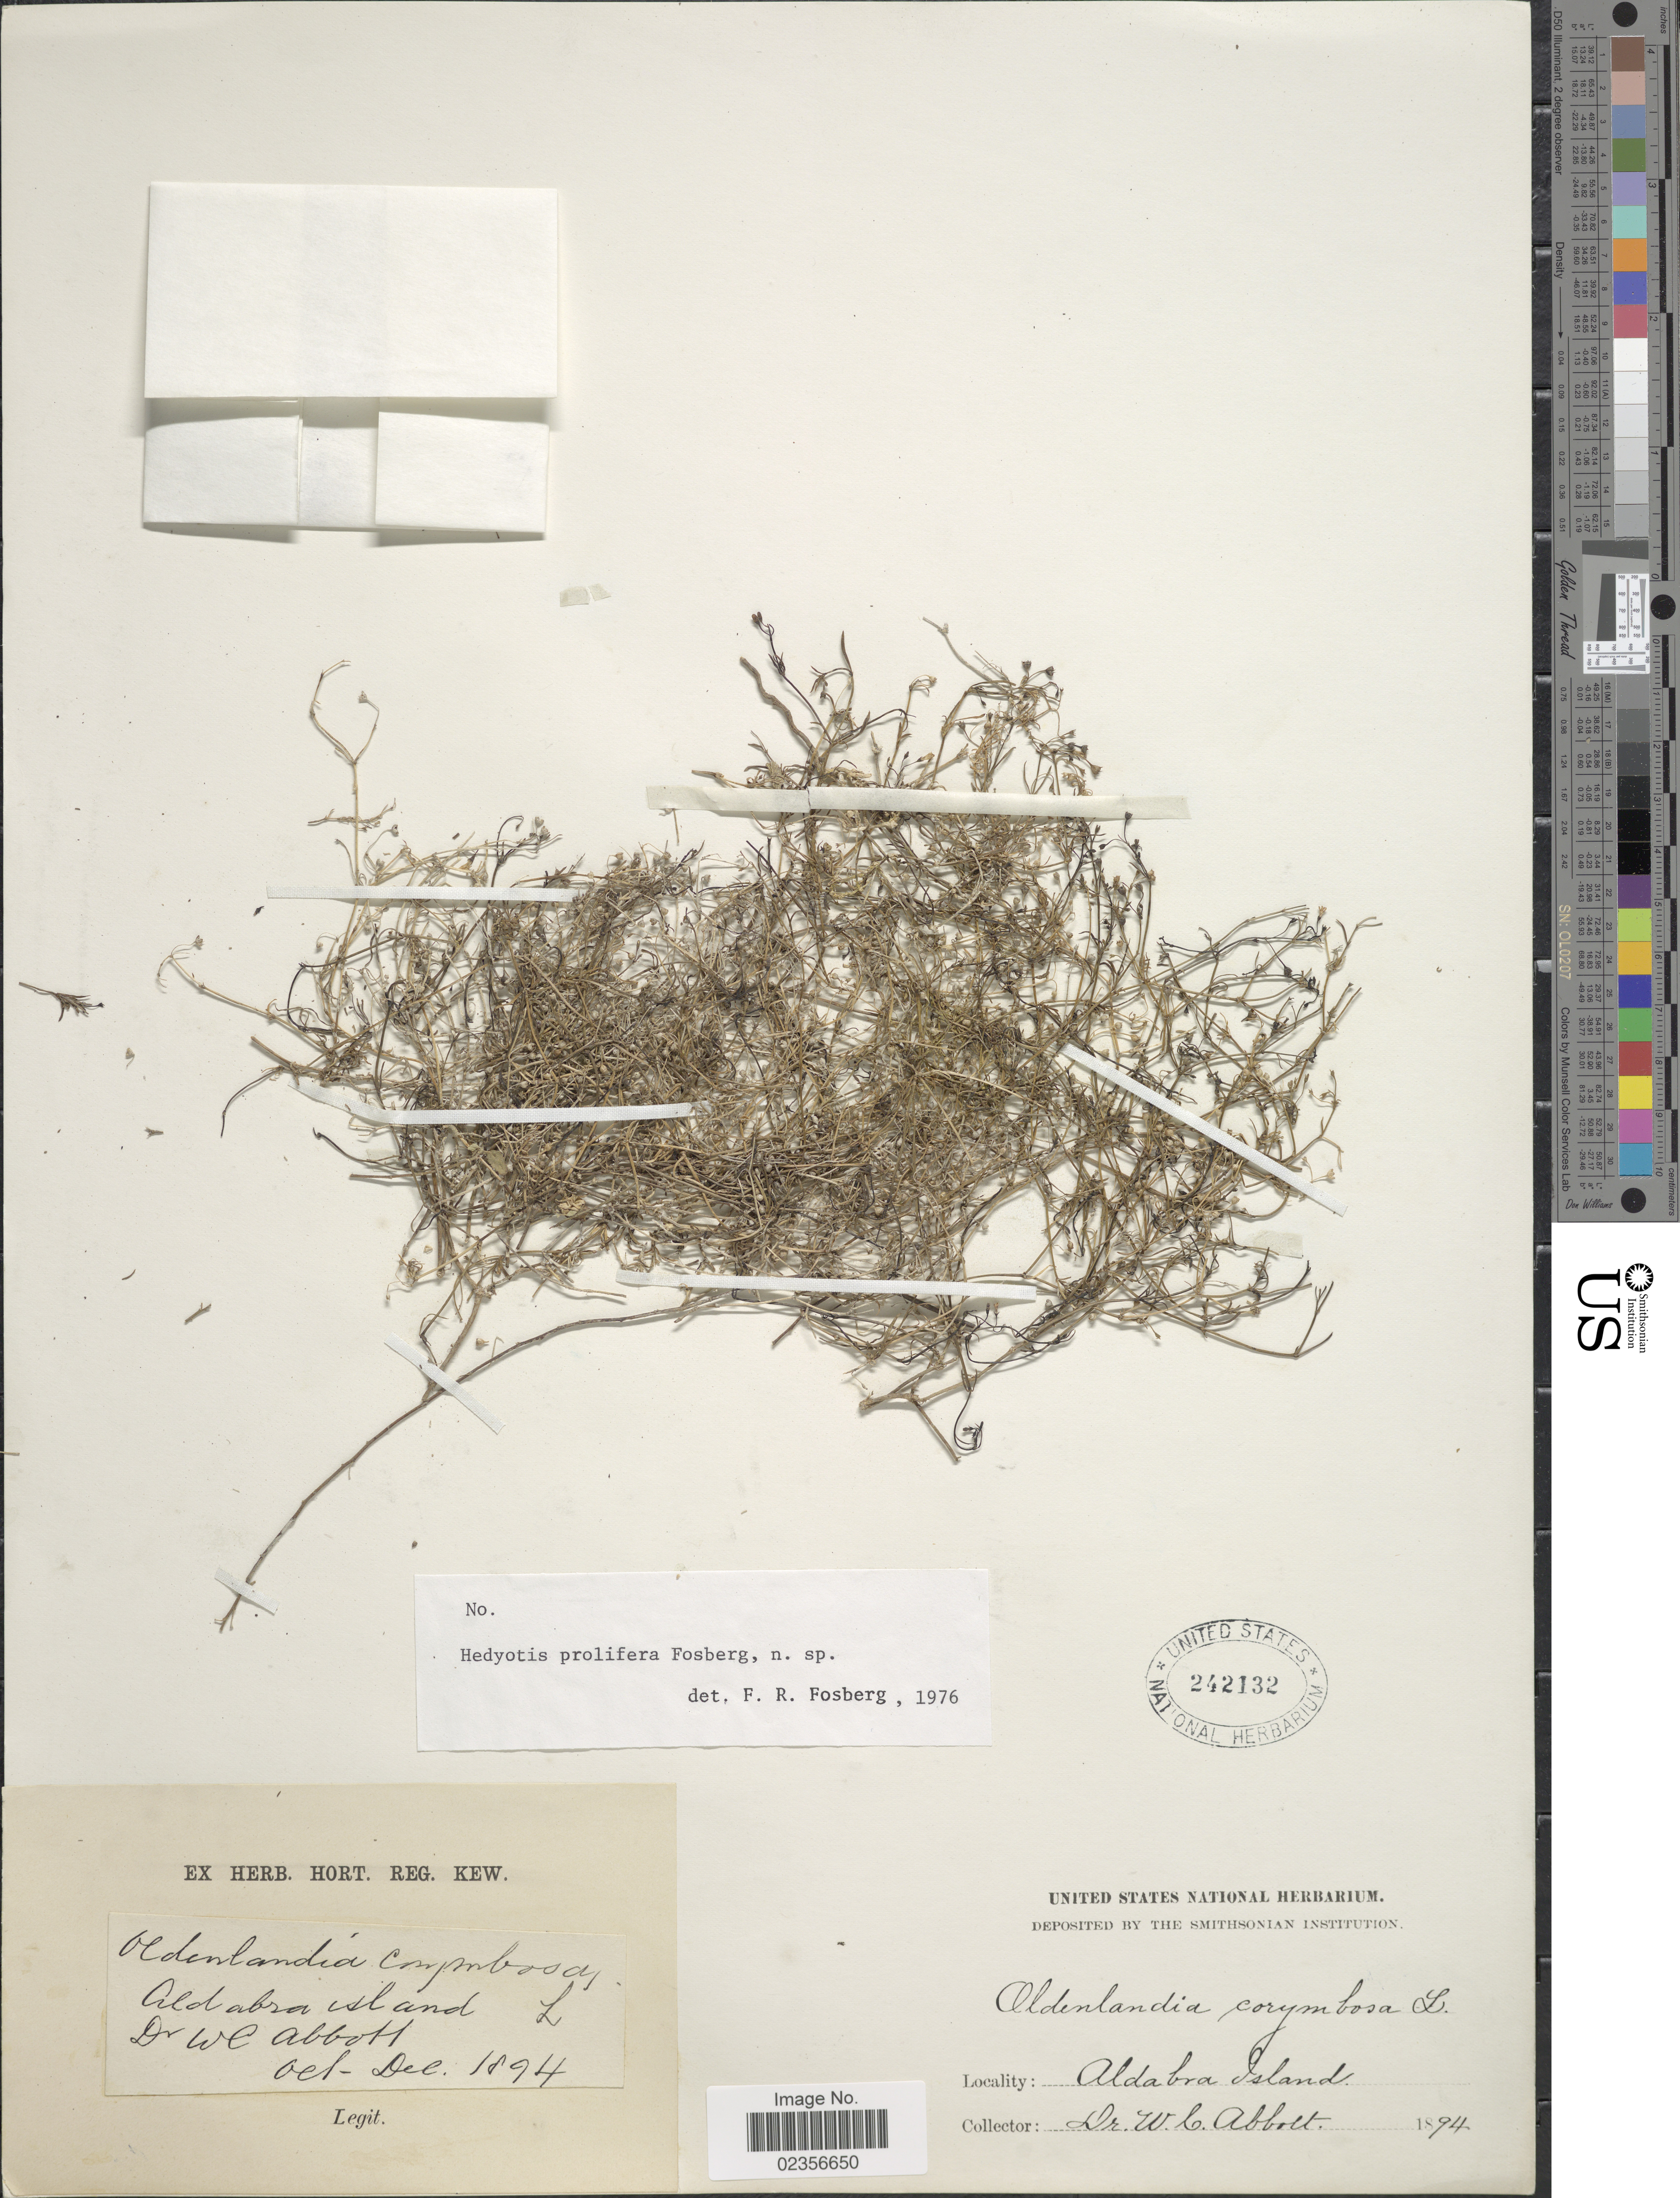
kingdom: Plantae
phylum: Tracheophyta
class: Magnoliopsida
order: Gentianales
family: Rubiaceae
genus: Hedyotis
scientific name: Hedyotis prolifera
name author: Fosberg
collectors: W. L. Abbott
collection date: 1894-10/1894-12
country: Seychelles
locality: Aldabra Island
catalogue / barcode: US 242132